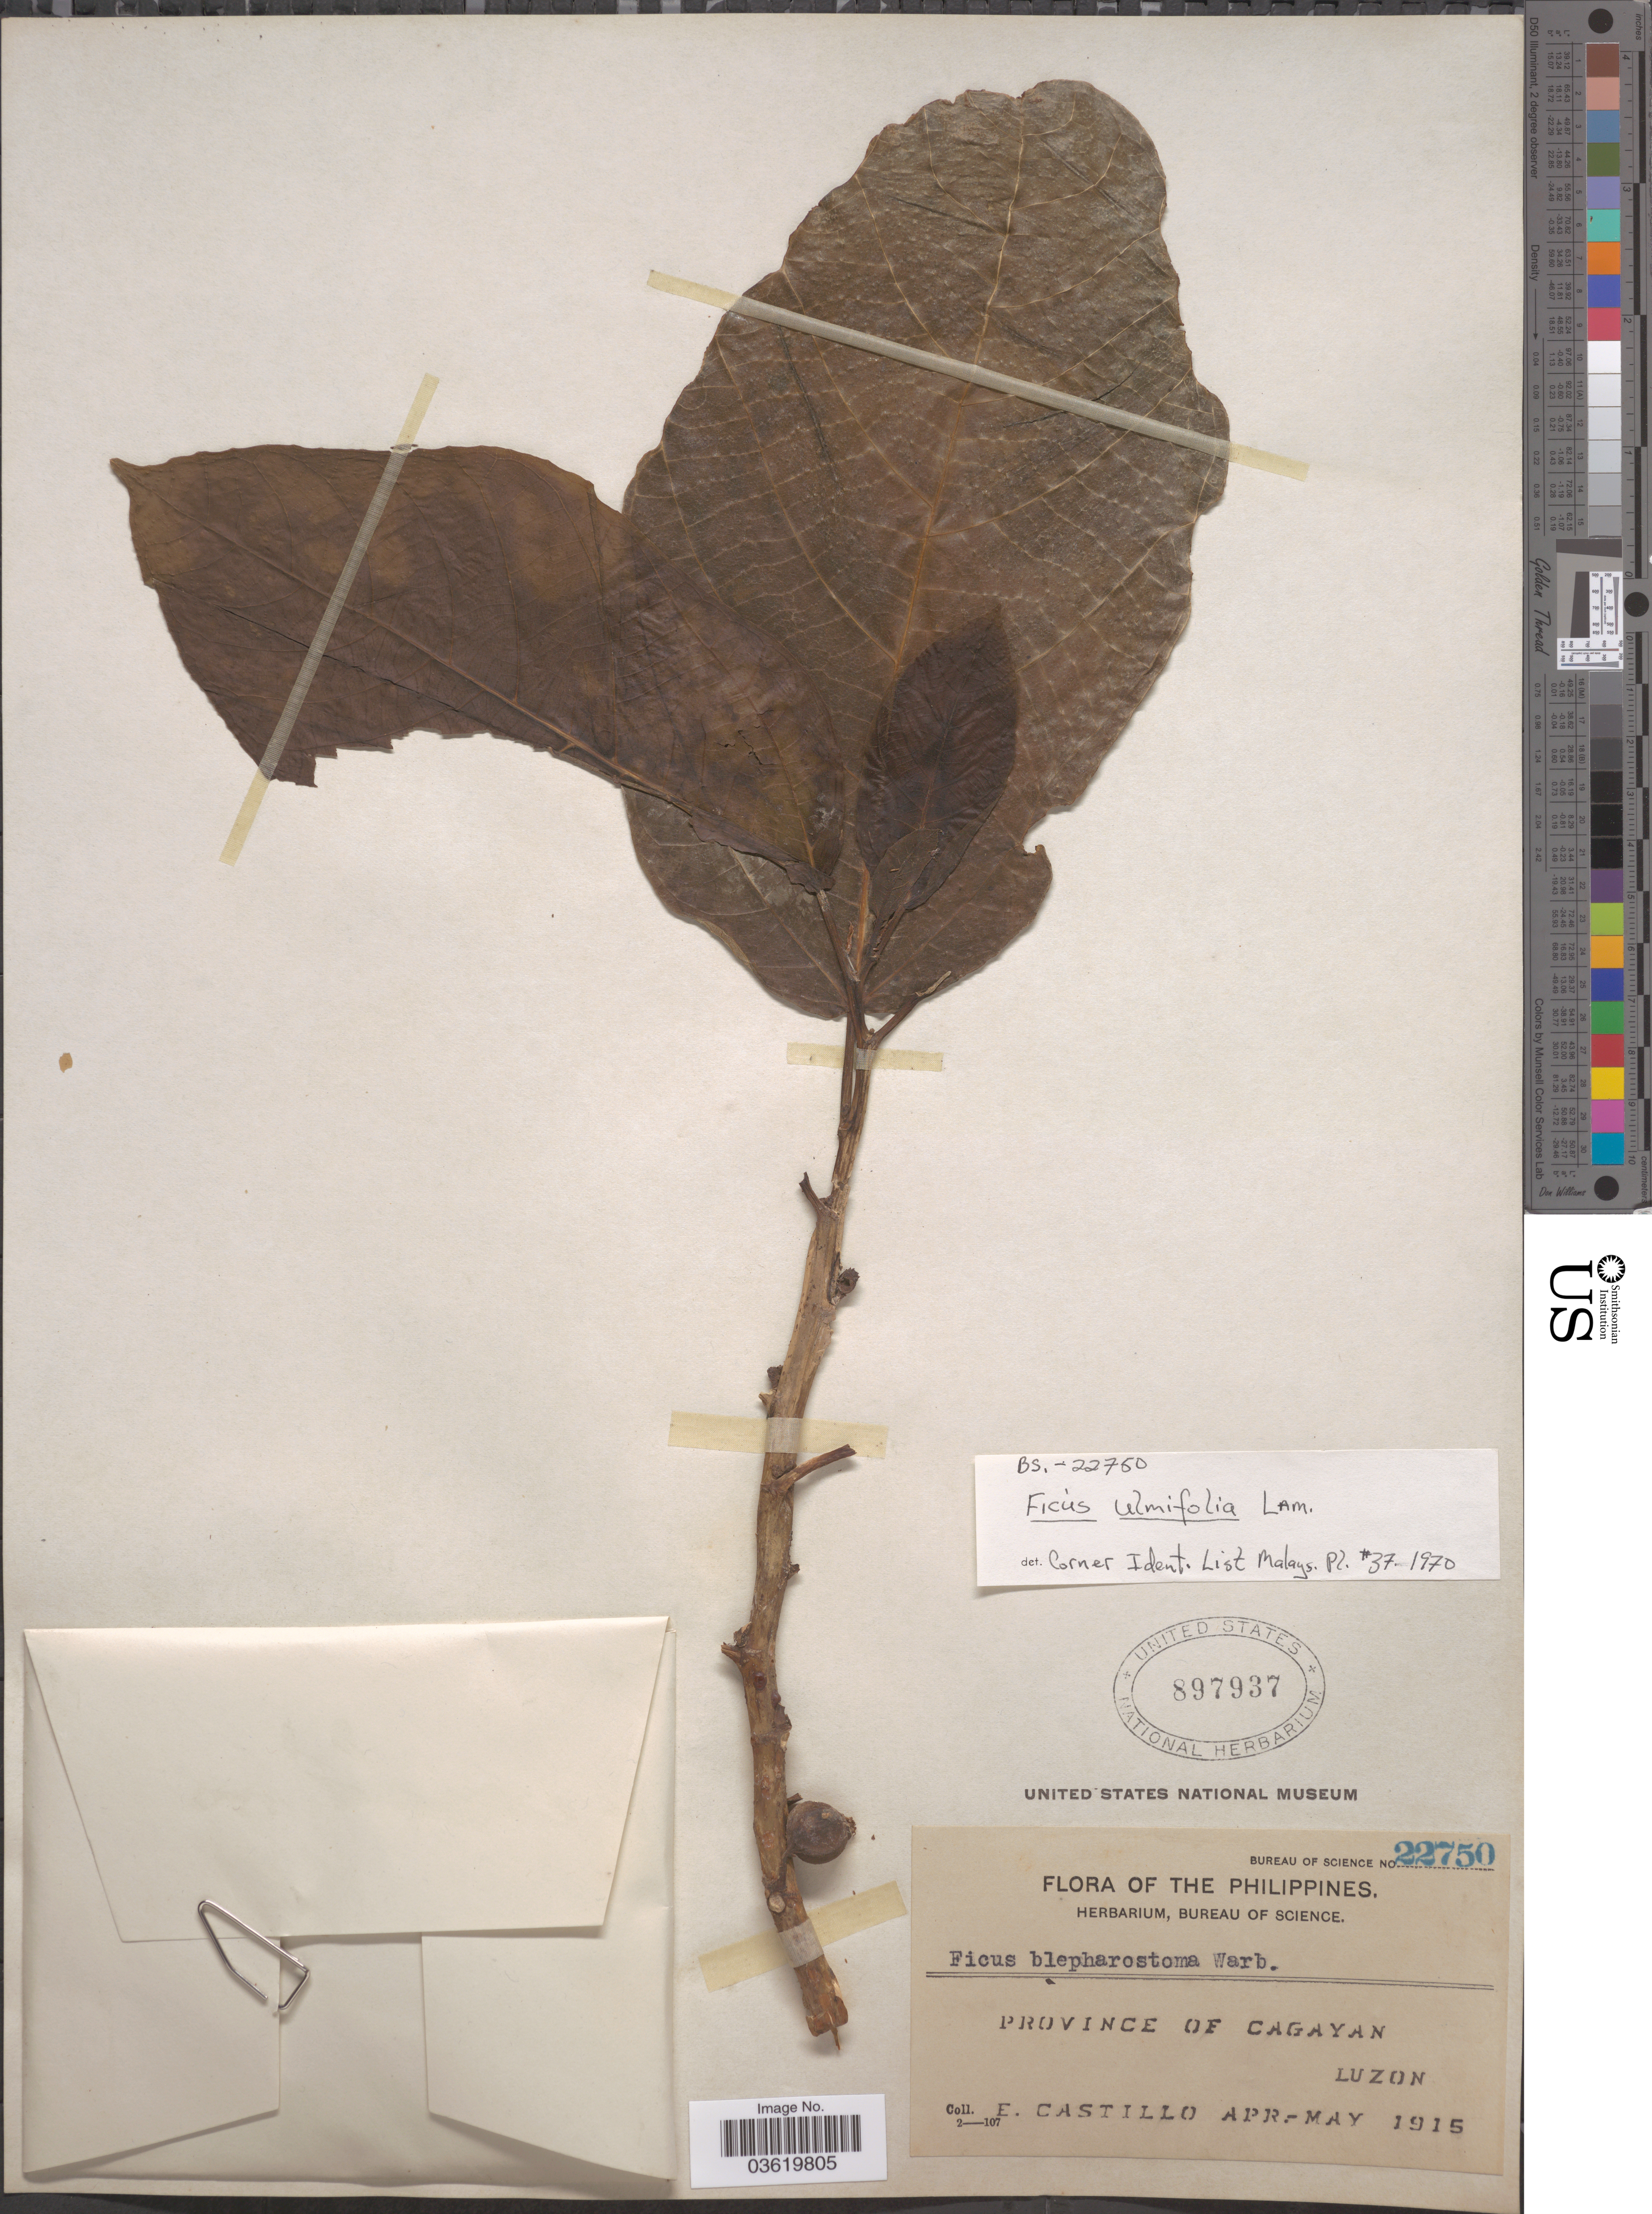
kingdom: Plantae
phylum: Tracheophyta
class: Magnoliopsida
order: Rosales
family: Moraceae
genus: Ficus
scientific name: Ficus ulmifolia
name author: Lam.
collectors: E. Castillo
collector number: Bureau of Science 22750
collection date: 1915-04/1915-05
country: Philippines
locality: Province of Cagayan. Luzon.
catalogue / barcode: US 897937